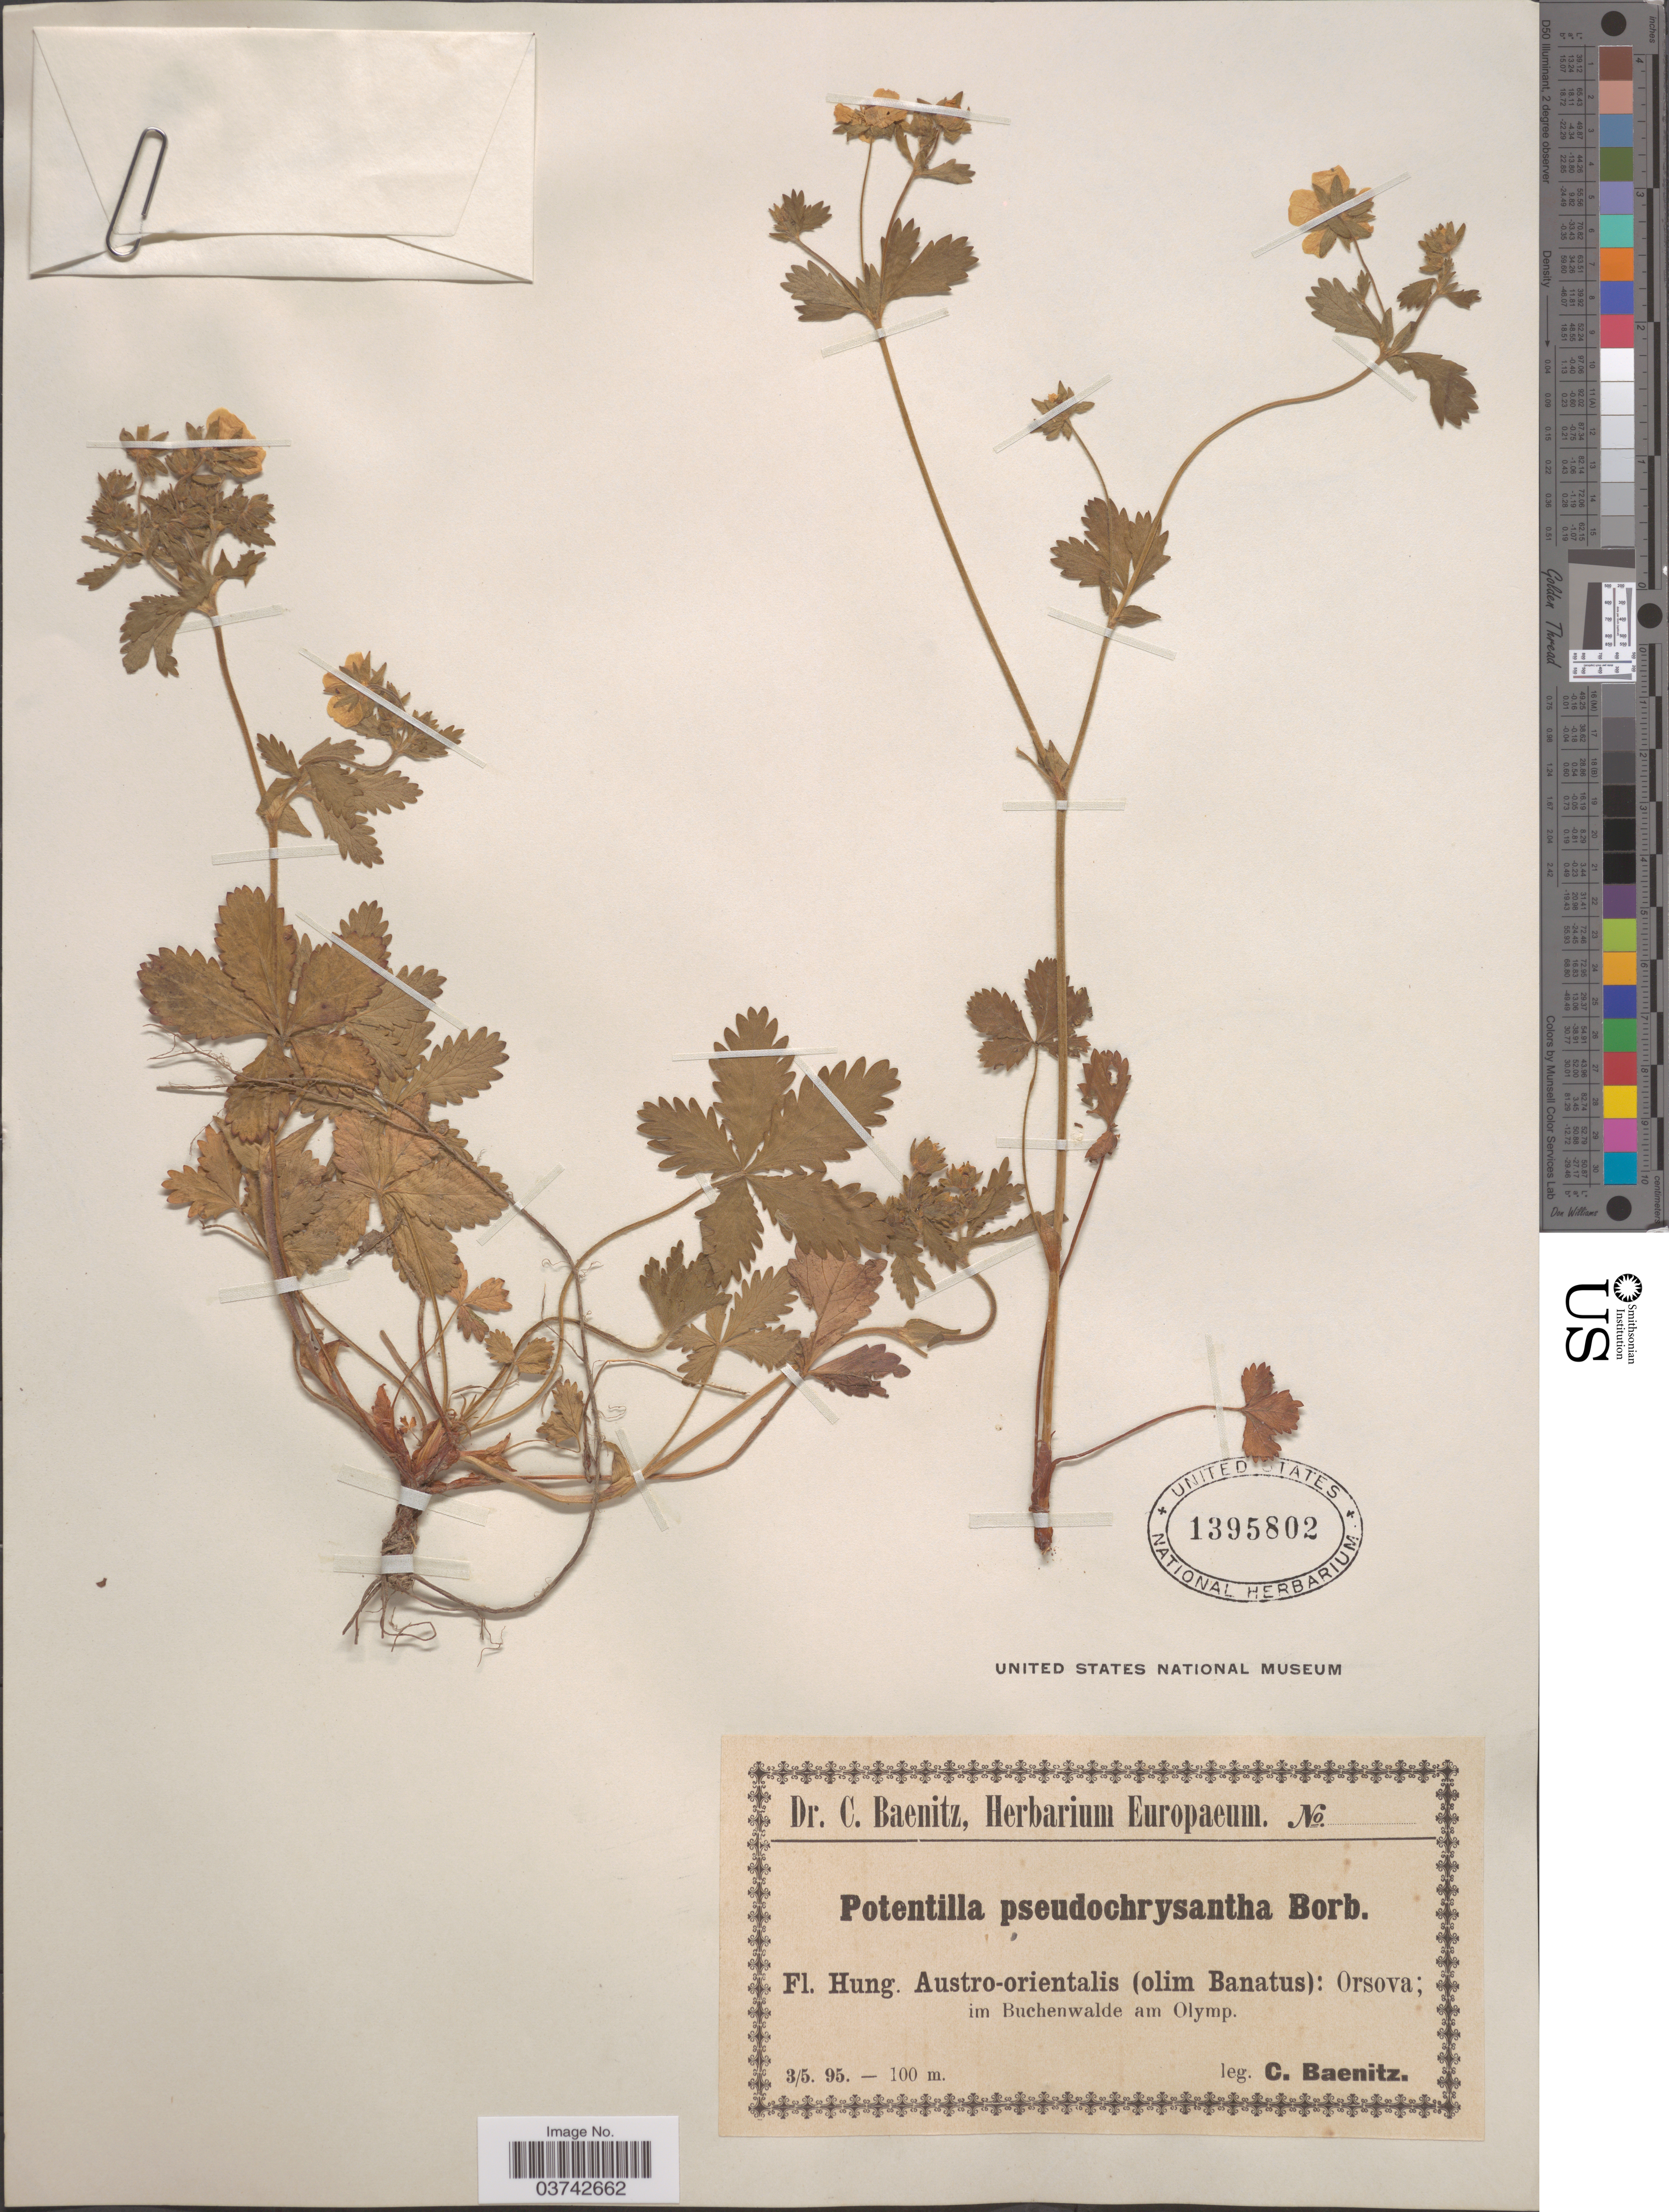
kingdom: Plantae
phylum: Tracheophyta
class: Magnoliopsida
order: Rosales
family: Rosaceae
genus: Potentilla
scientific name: Potentilla pseudochrysantha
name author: Borbás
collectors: C. G. Baenitz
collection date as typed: Transcribed d/m/y: 3/5/95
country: Romania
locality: Hung. Austro-orientalis (olim Banatus): Orsova; im Buchenwalde am Olymp.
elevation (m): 100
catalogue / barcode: US 1395802